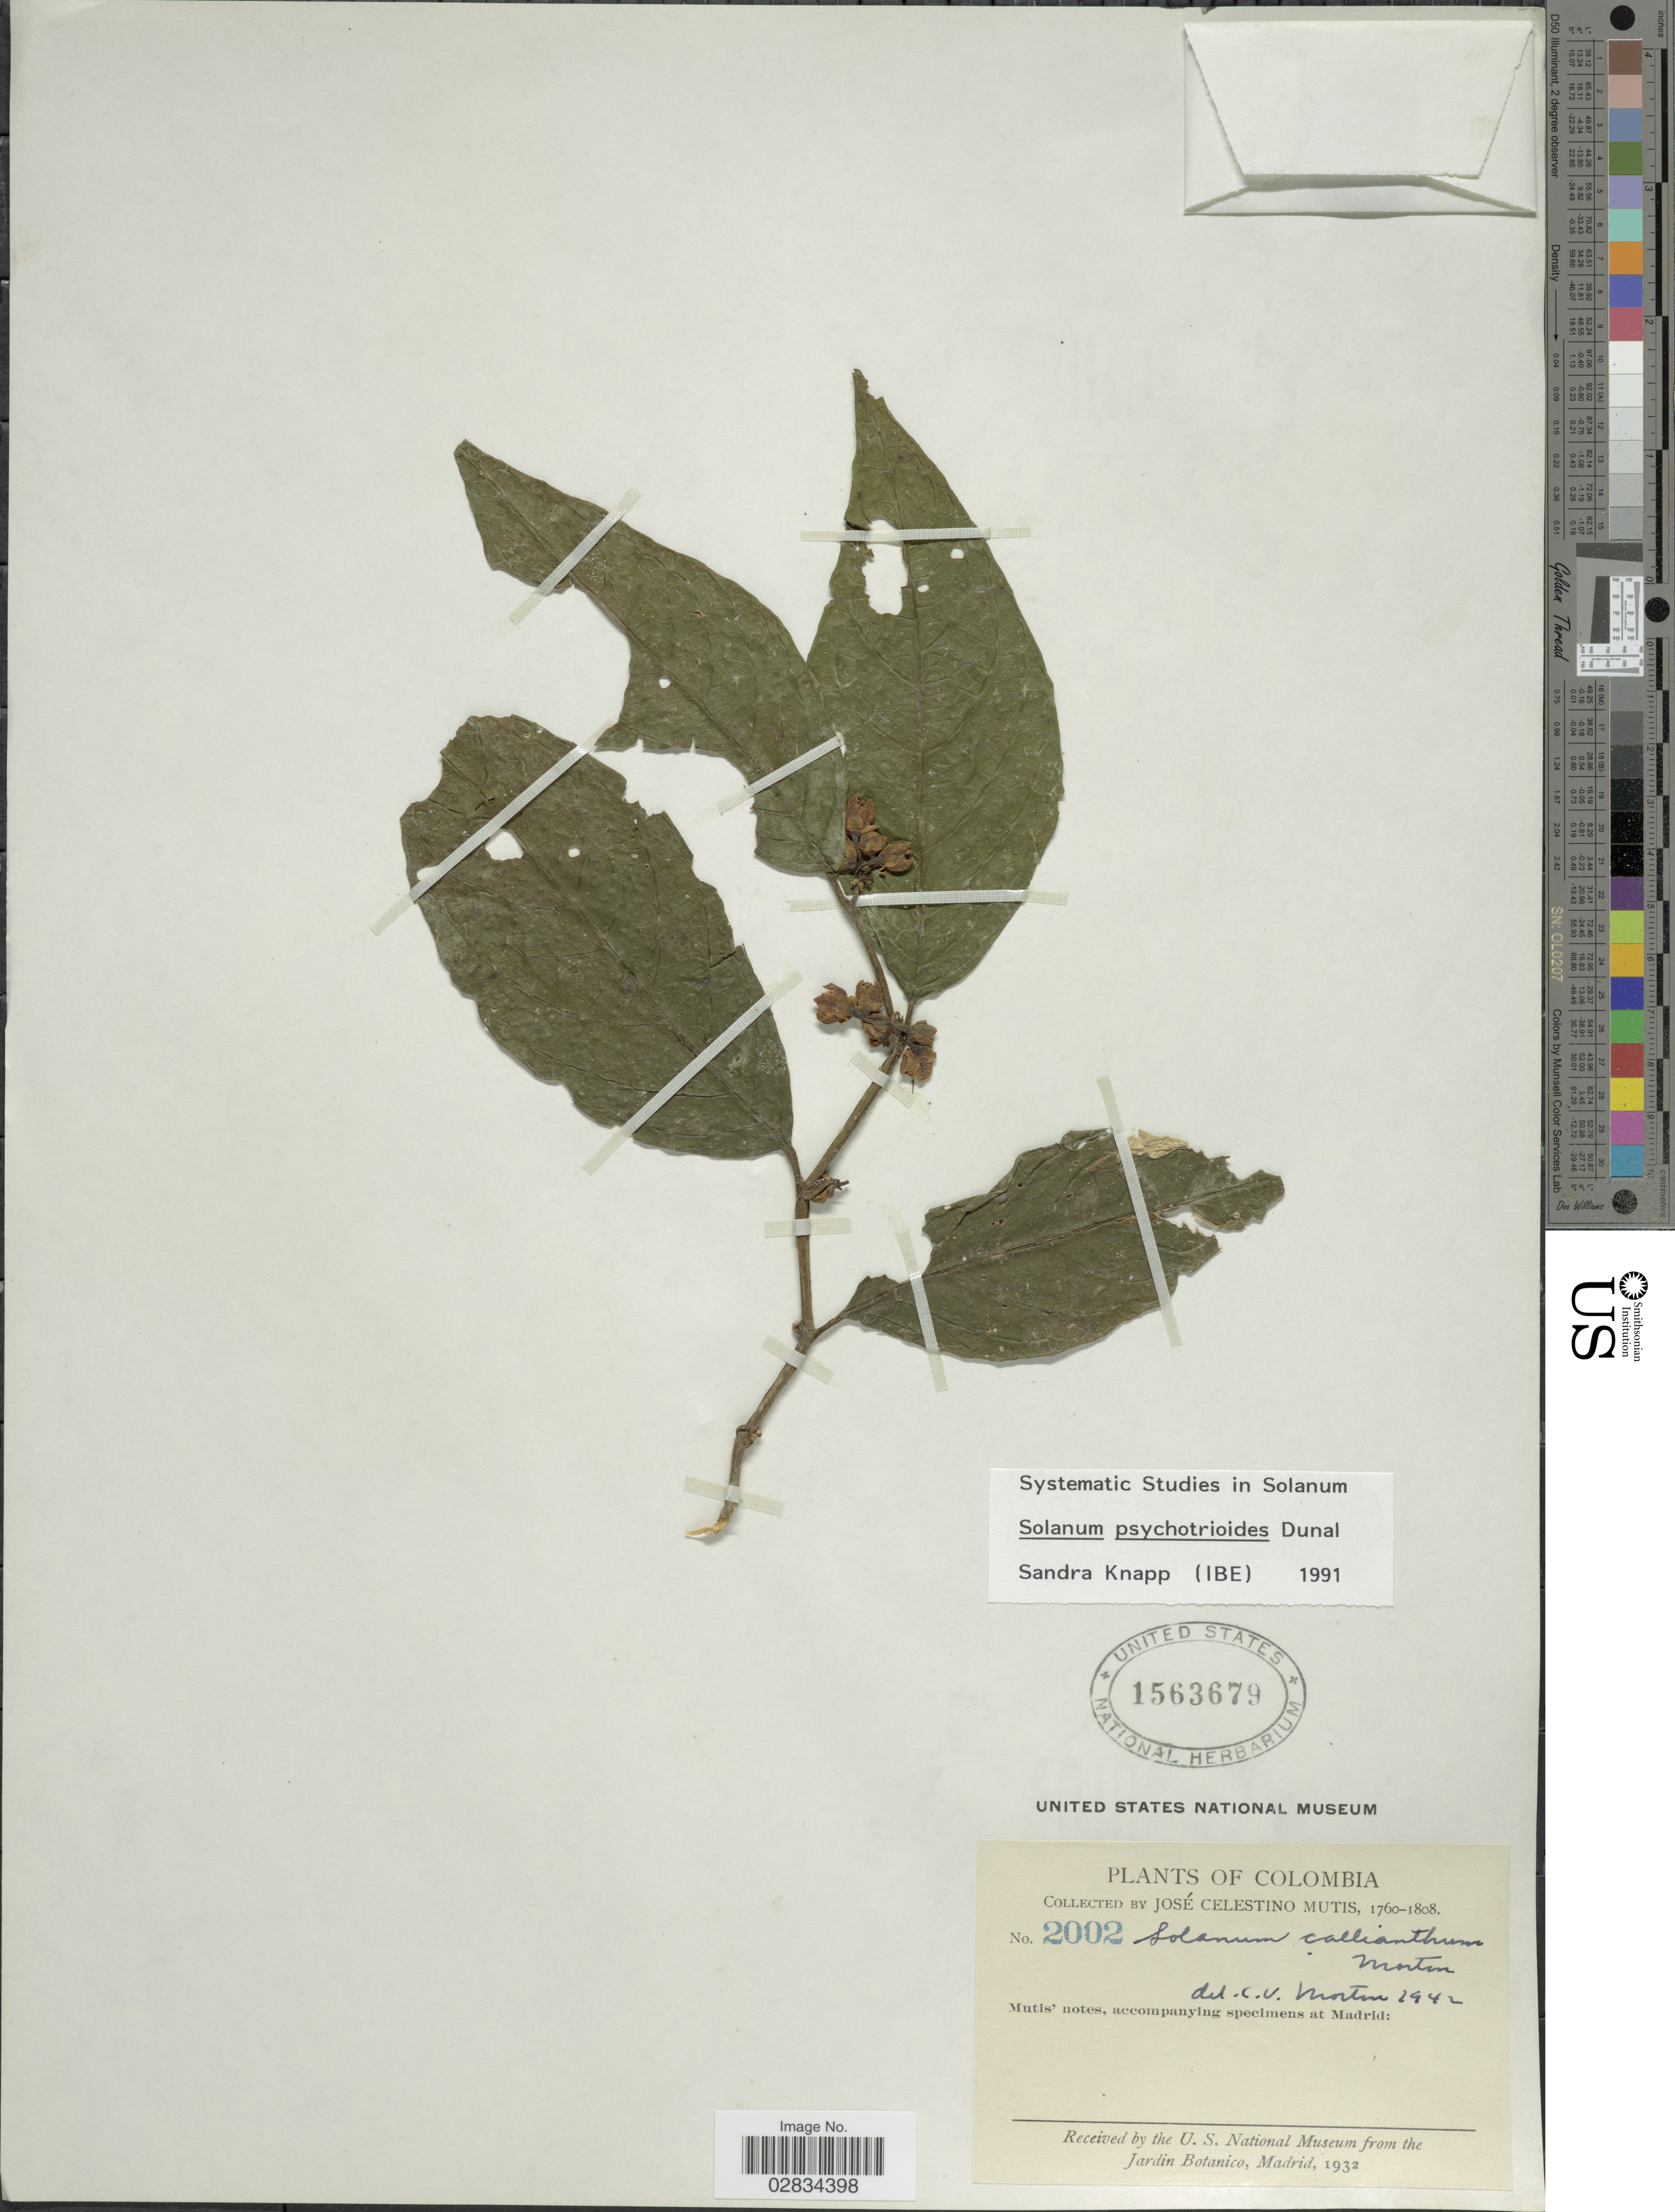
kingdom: Plantae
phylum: Tracheophyta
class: Magnoliopsida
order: Solanales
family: Solanaceae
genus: Solanum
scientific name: Solanum psychotrioides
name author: Dunal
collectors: J. C. B. Mutis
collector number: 2002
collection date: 1760/1808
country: Colombia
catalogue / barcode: US 1563679